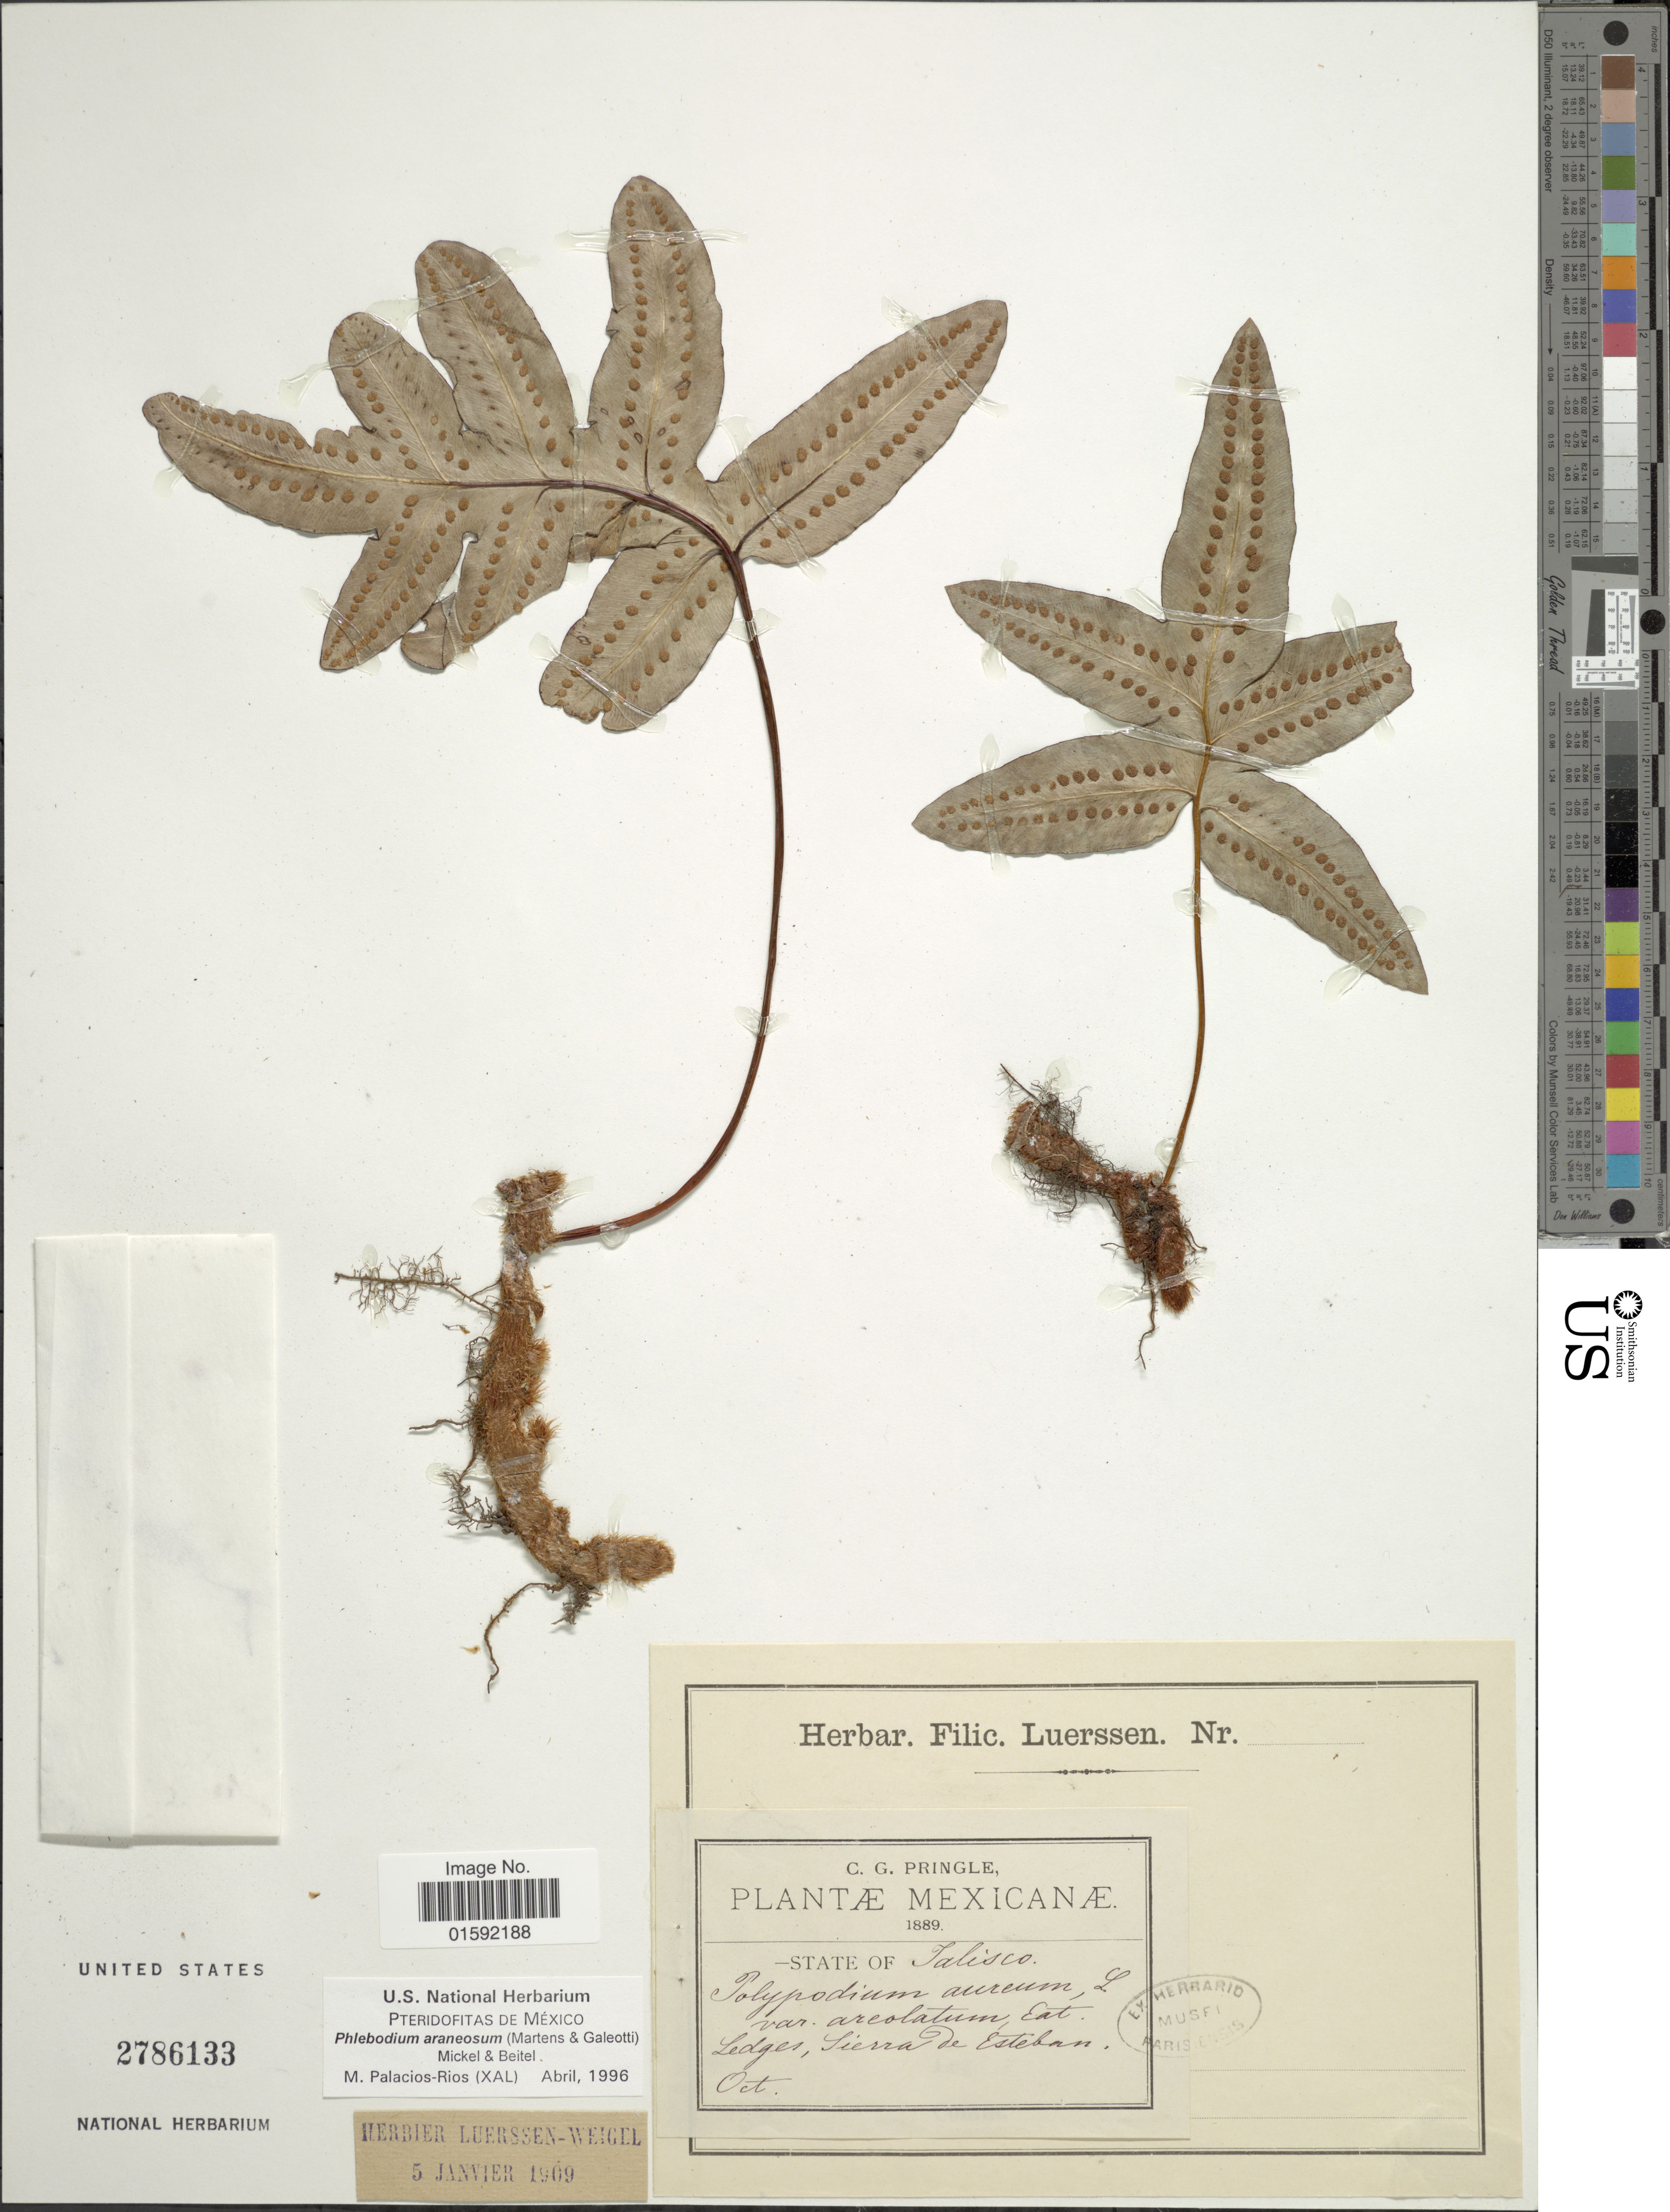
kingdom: Plantae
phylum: Tracheophyta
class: Polypodiopsida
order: Polypodiales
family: Polypodiaceae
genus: Phlebodium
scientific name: Phlebodium araneosum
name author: (M. Martens) Mickel & Beitel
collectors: C. G. Pringle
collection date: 1889-10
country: Mexico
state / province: Jalisco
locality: Ledges, Sierra de Esteben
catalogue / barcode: US 2786133